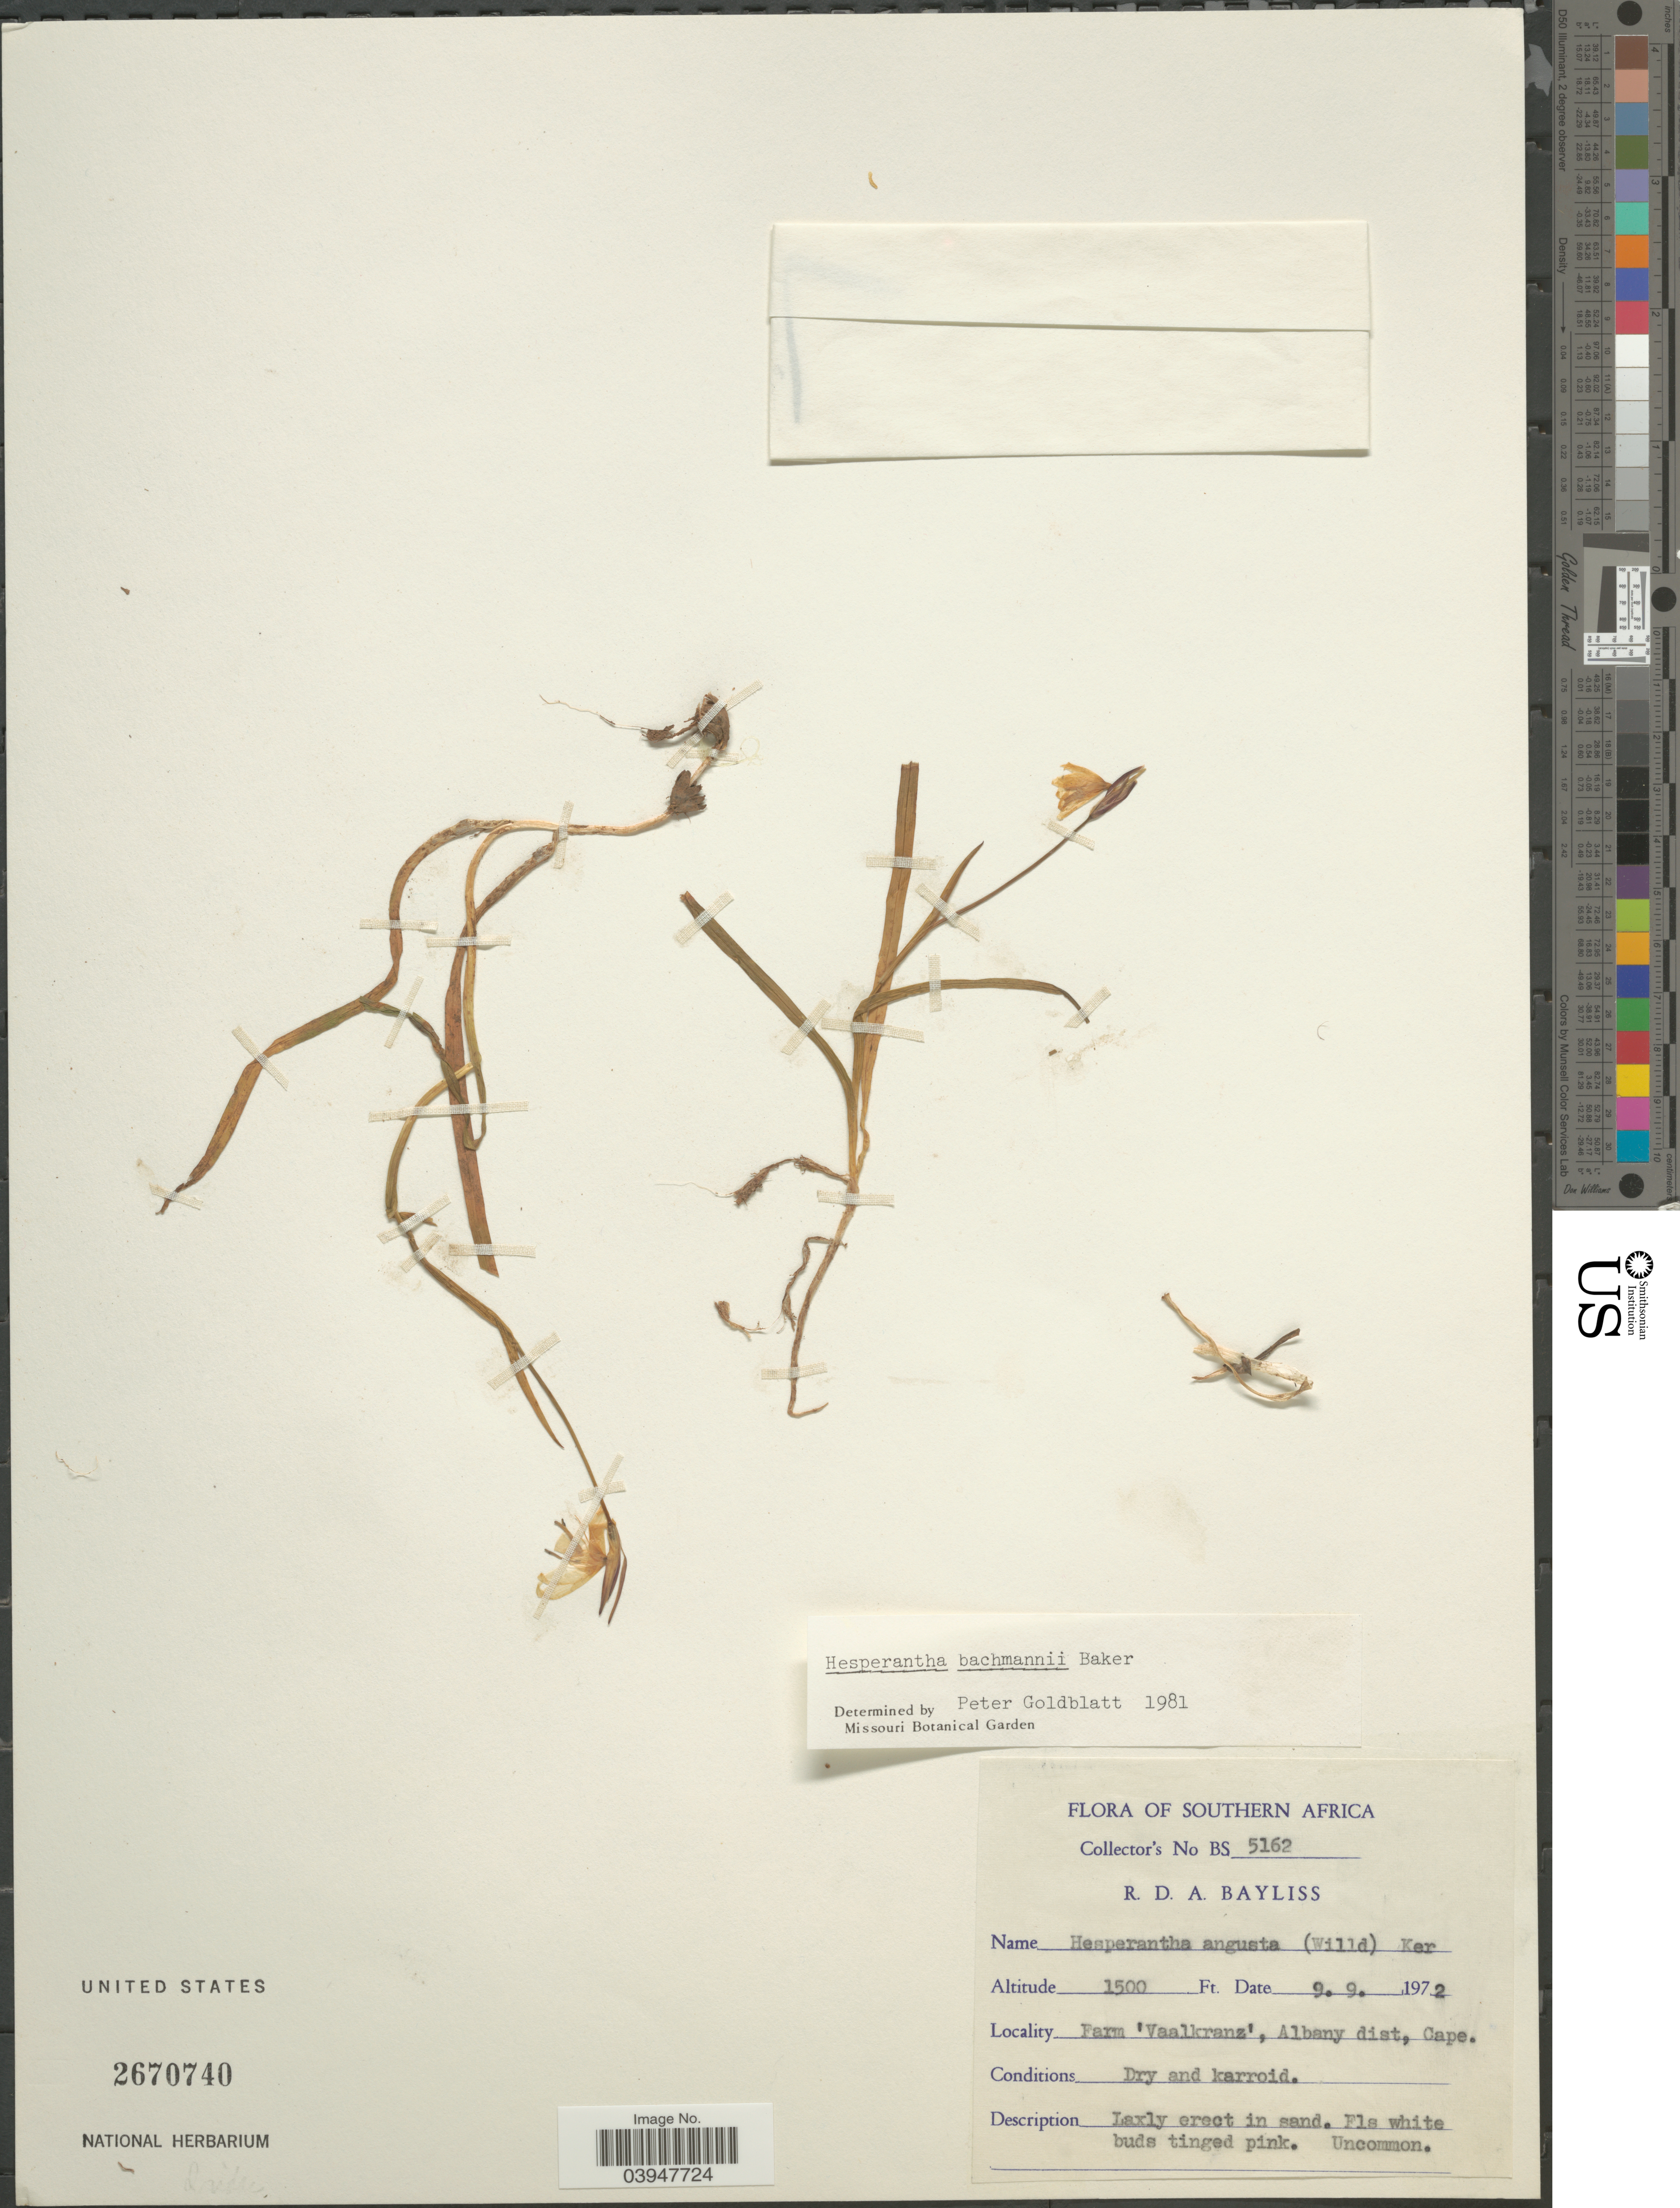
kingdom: Plantae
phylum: Tracheophyta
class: Liliopsida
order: Asparagales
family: Iridaceae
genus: Hesperantha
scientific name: Hesperantha bachmannii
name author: Baker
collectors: R. Bayliss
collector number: BS 5162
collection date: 1972-09-09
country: South Africa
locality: Southern Africa. Farm 'Vaalkranz', Albany dist., Cape.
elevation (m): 457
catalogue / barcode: US 2670740